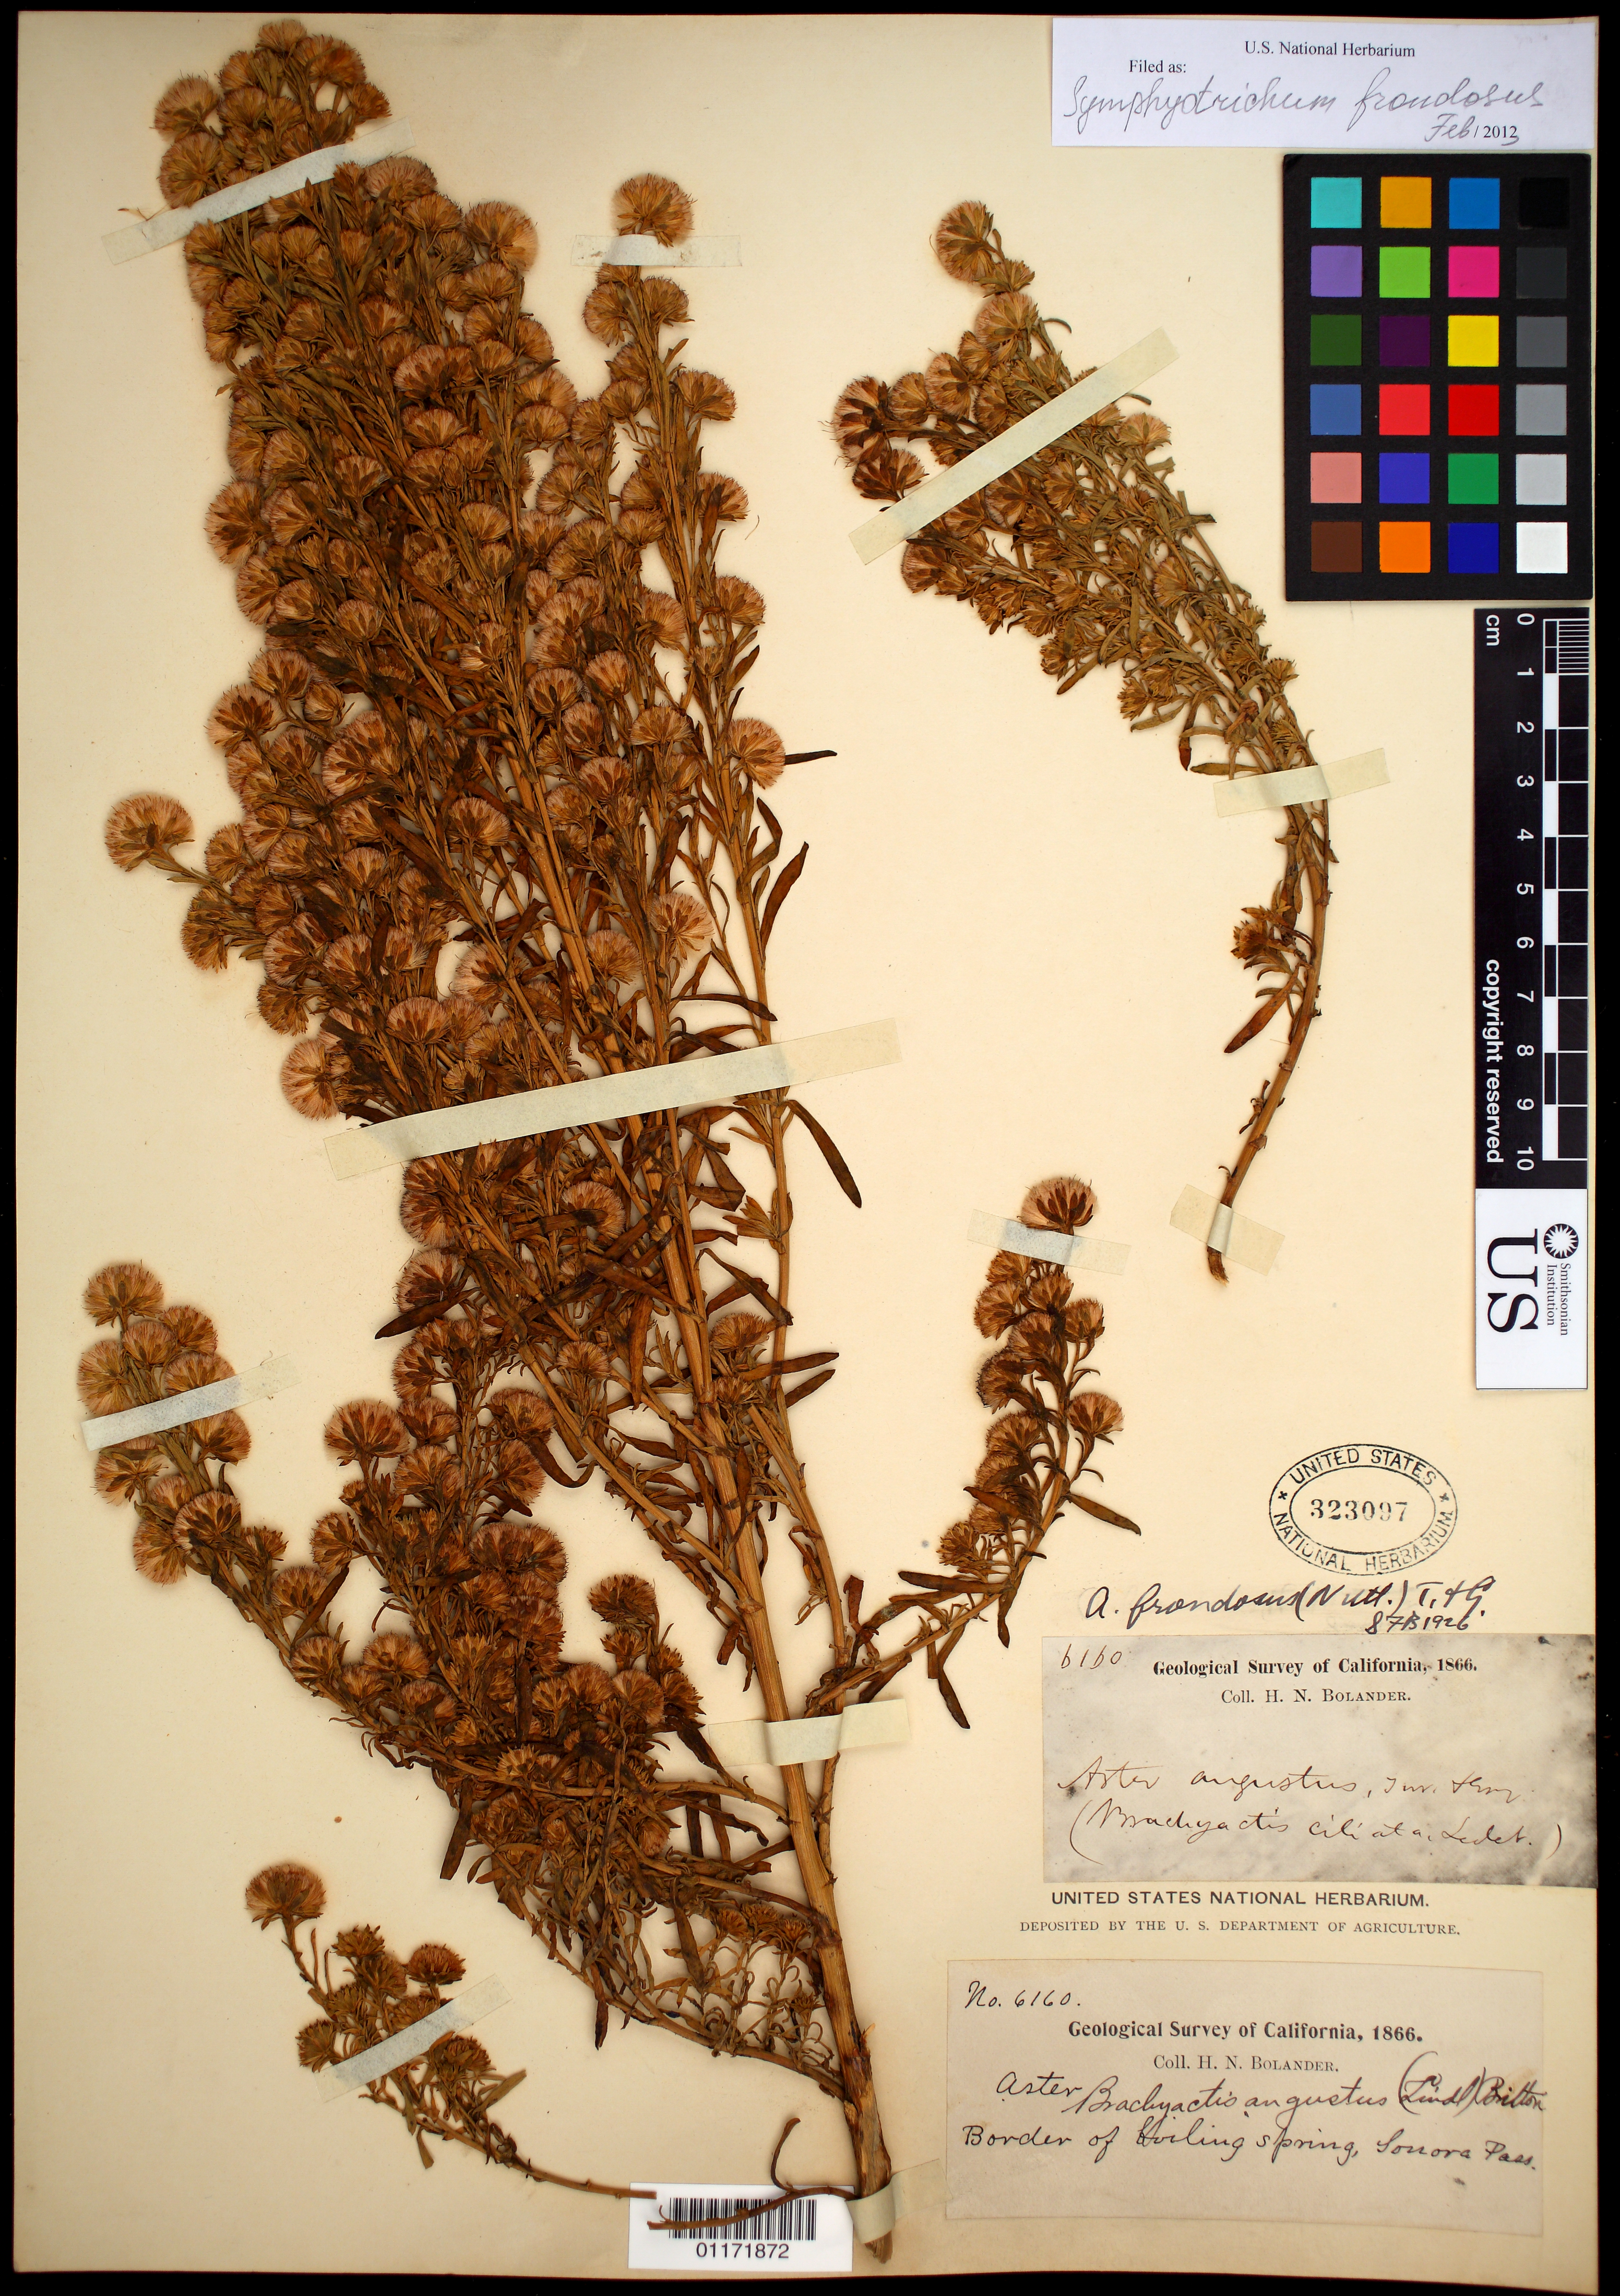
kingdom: Plantae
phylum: Tracheophyta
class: Magnoliopsida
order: Asterales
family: Asteraceae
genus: Symphyotrichum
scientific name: Symphyotrichum frondosum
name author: (Nutt.) G.L. Nesom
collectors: H. Bolander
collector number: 6160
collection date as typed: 1866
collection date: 1866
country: United States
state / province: California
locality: Border of boiling spring, Sonora Pass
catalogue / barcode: US 323097